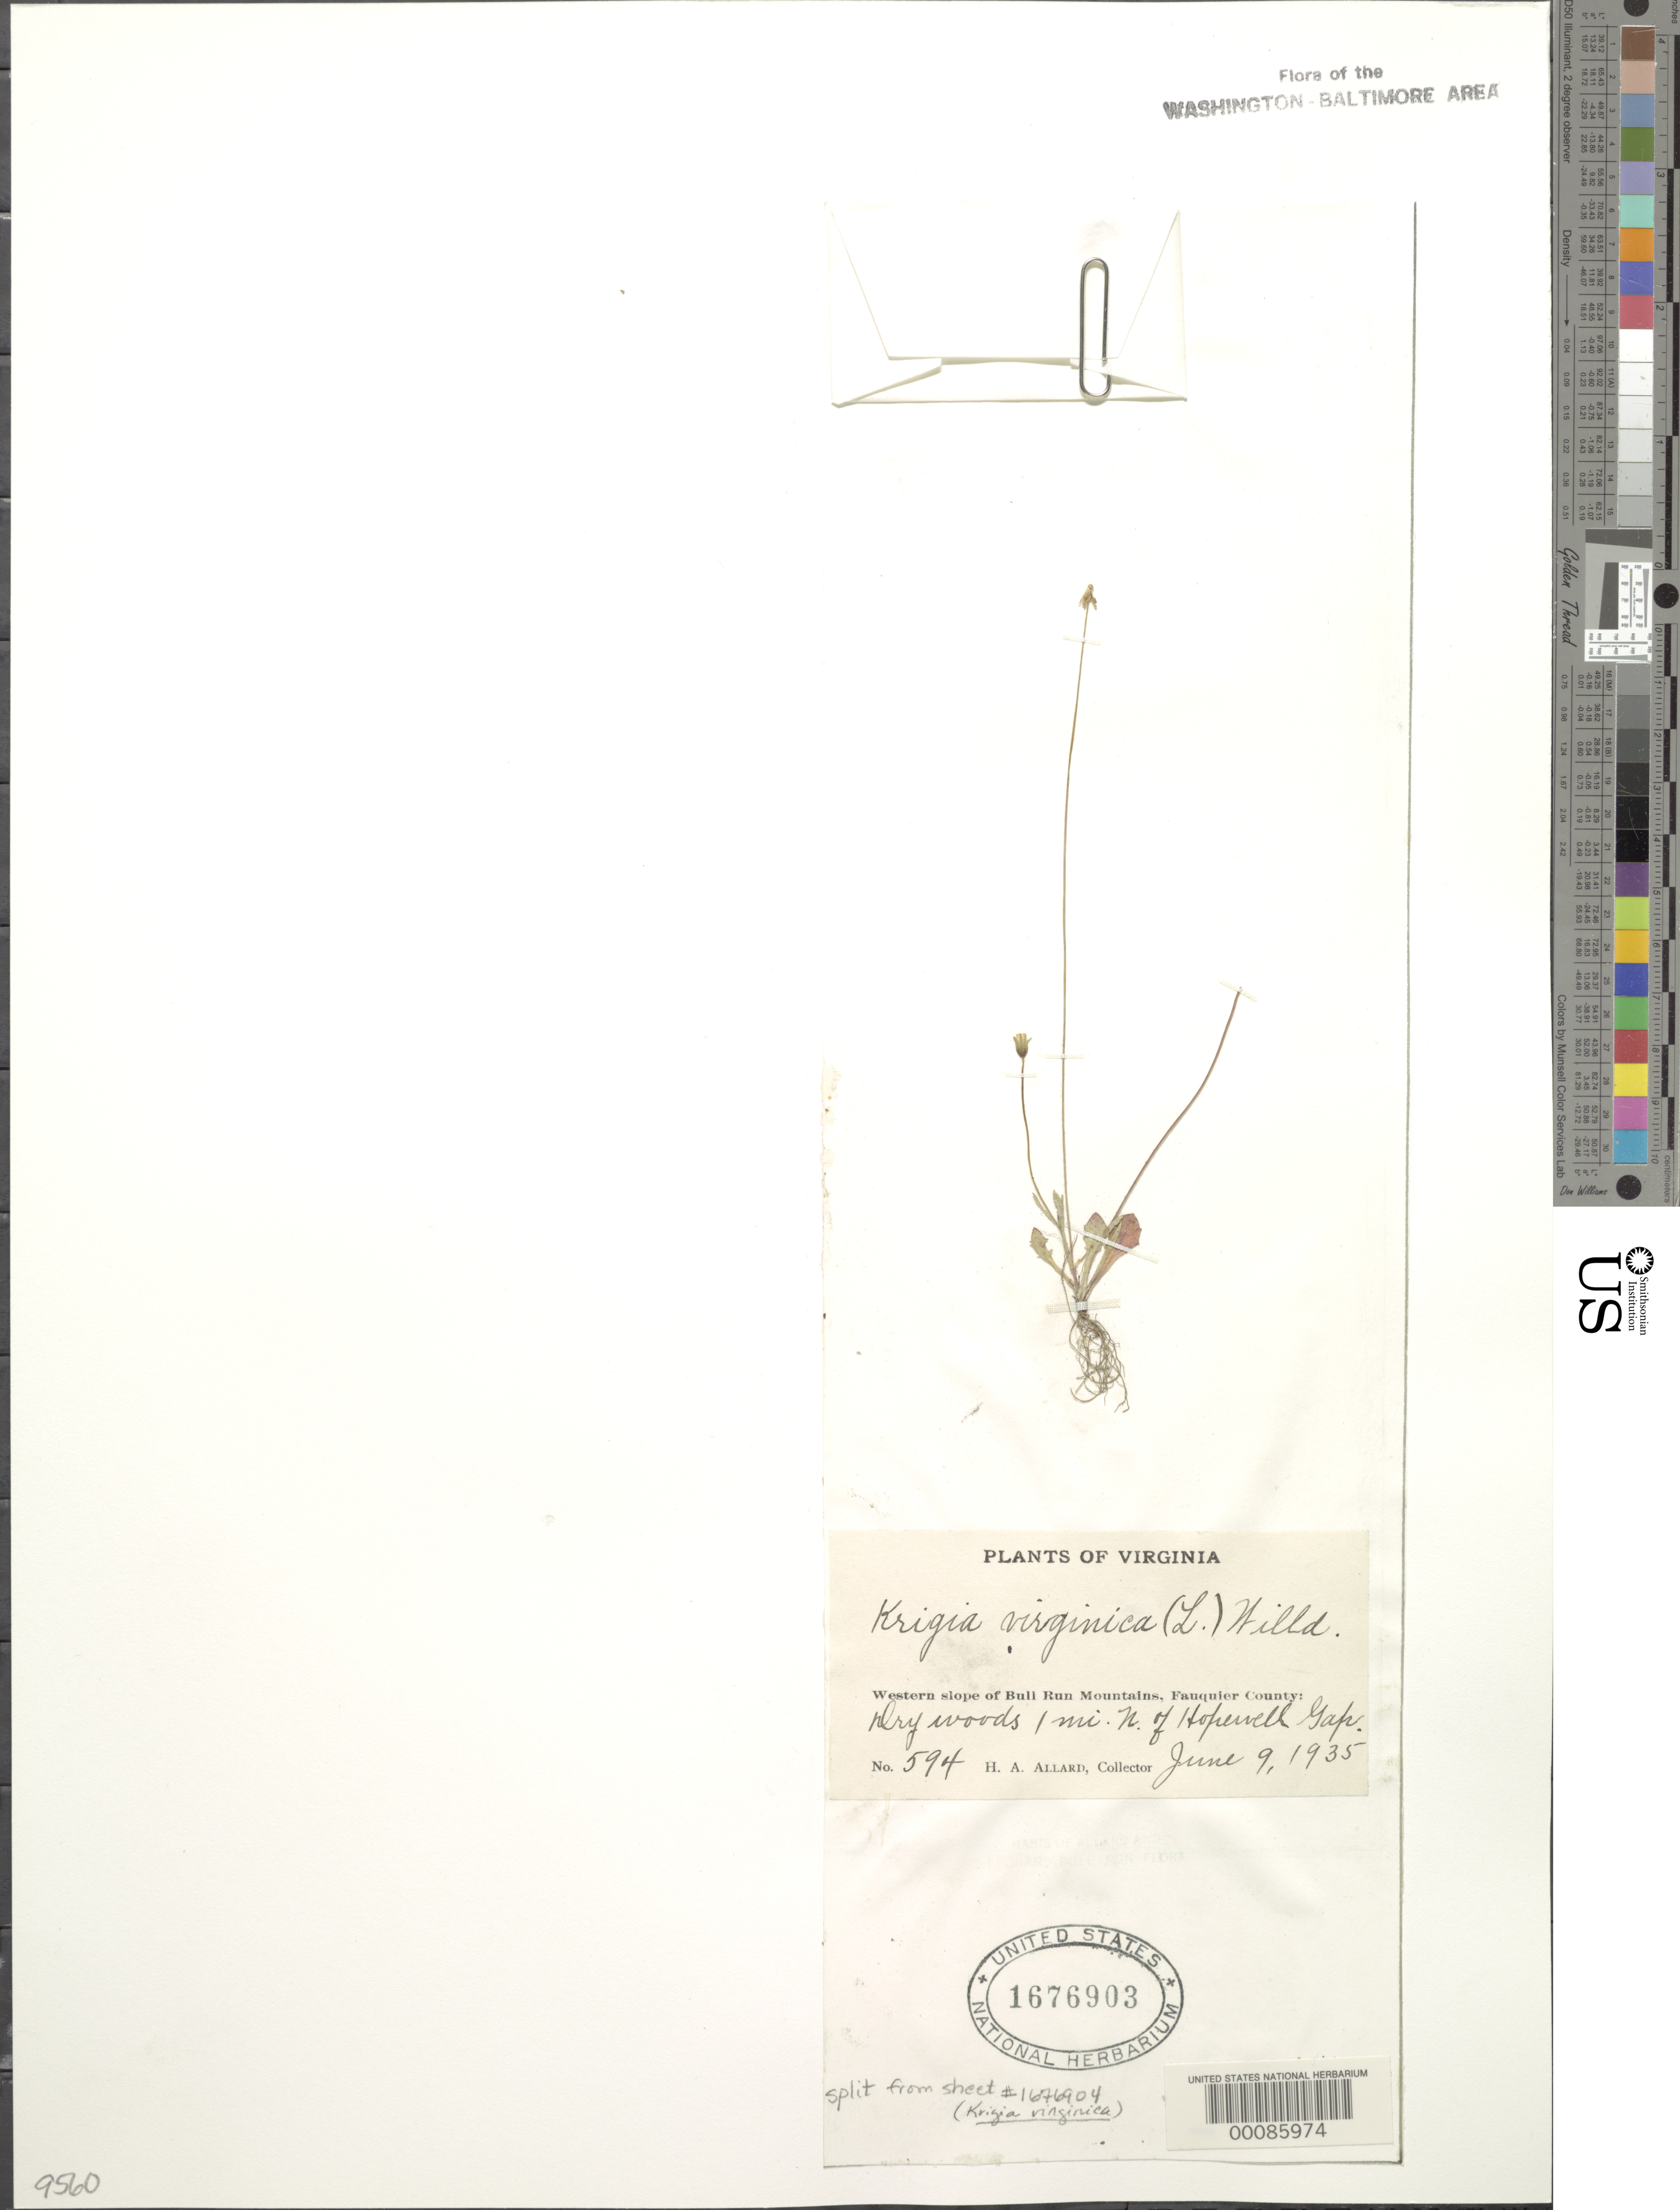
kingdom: Plantae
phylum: Tracheophyta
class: Magnoliopsida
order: Asterales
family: Asteraceae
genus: Krigia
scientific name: Krigia virginica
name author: (L.) Willd.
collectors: H. A. Allard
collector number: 5944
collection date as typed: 09 Jun 1935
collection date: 1935-06-09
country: United States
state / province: Virginia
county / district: Fauquier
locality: North of Hopewell Gap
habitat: Dry woods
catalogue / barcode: US 1676903